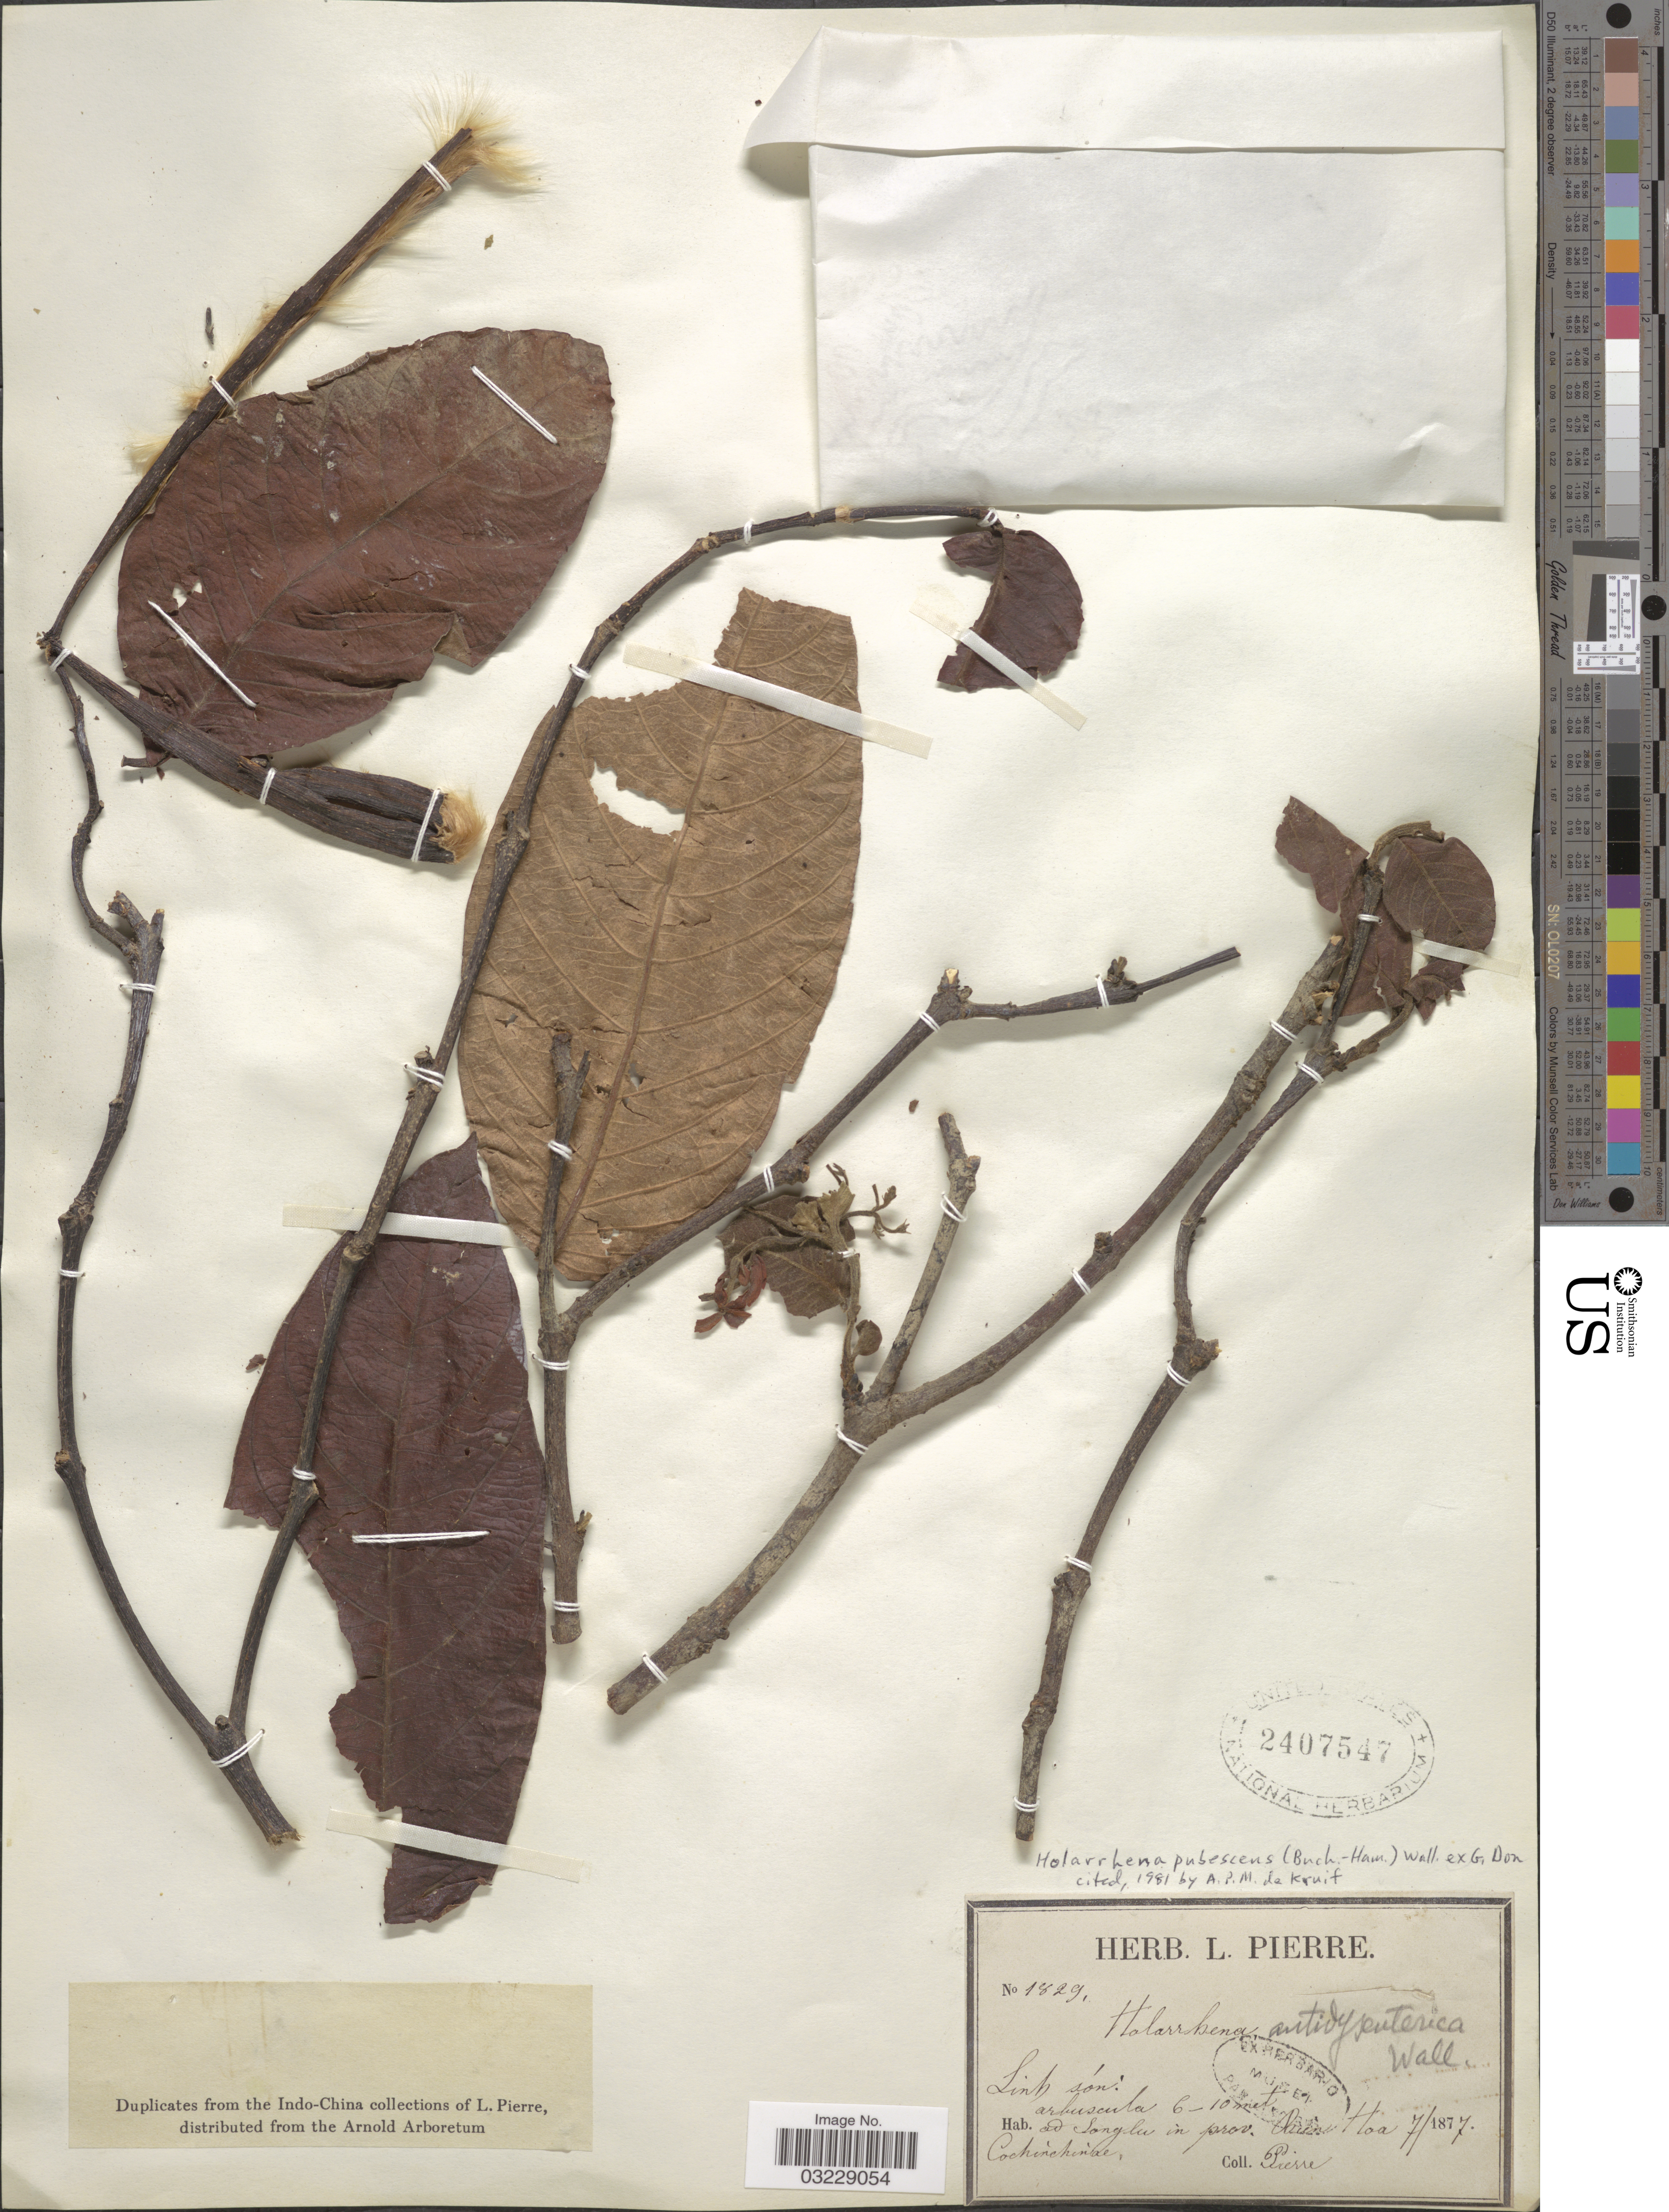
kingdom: Plantae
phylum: Tracheophyta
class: Magnoliopsida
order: Gentianales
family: Apocynaceae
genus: Holarrhena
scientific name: Holarrhena pubescens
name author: (Buch.-Ham.) Wall. ex G. Don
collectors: L. Pierre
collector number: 1829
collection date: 1877-07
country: Vietnam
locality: Ad Songlu in prov. Bien Hoa. Cochinchinae.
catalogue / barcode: US 2407547